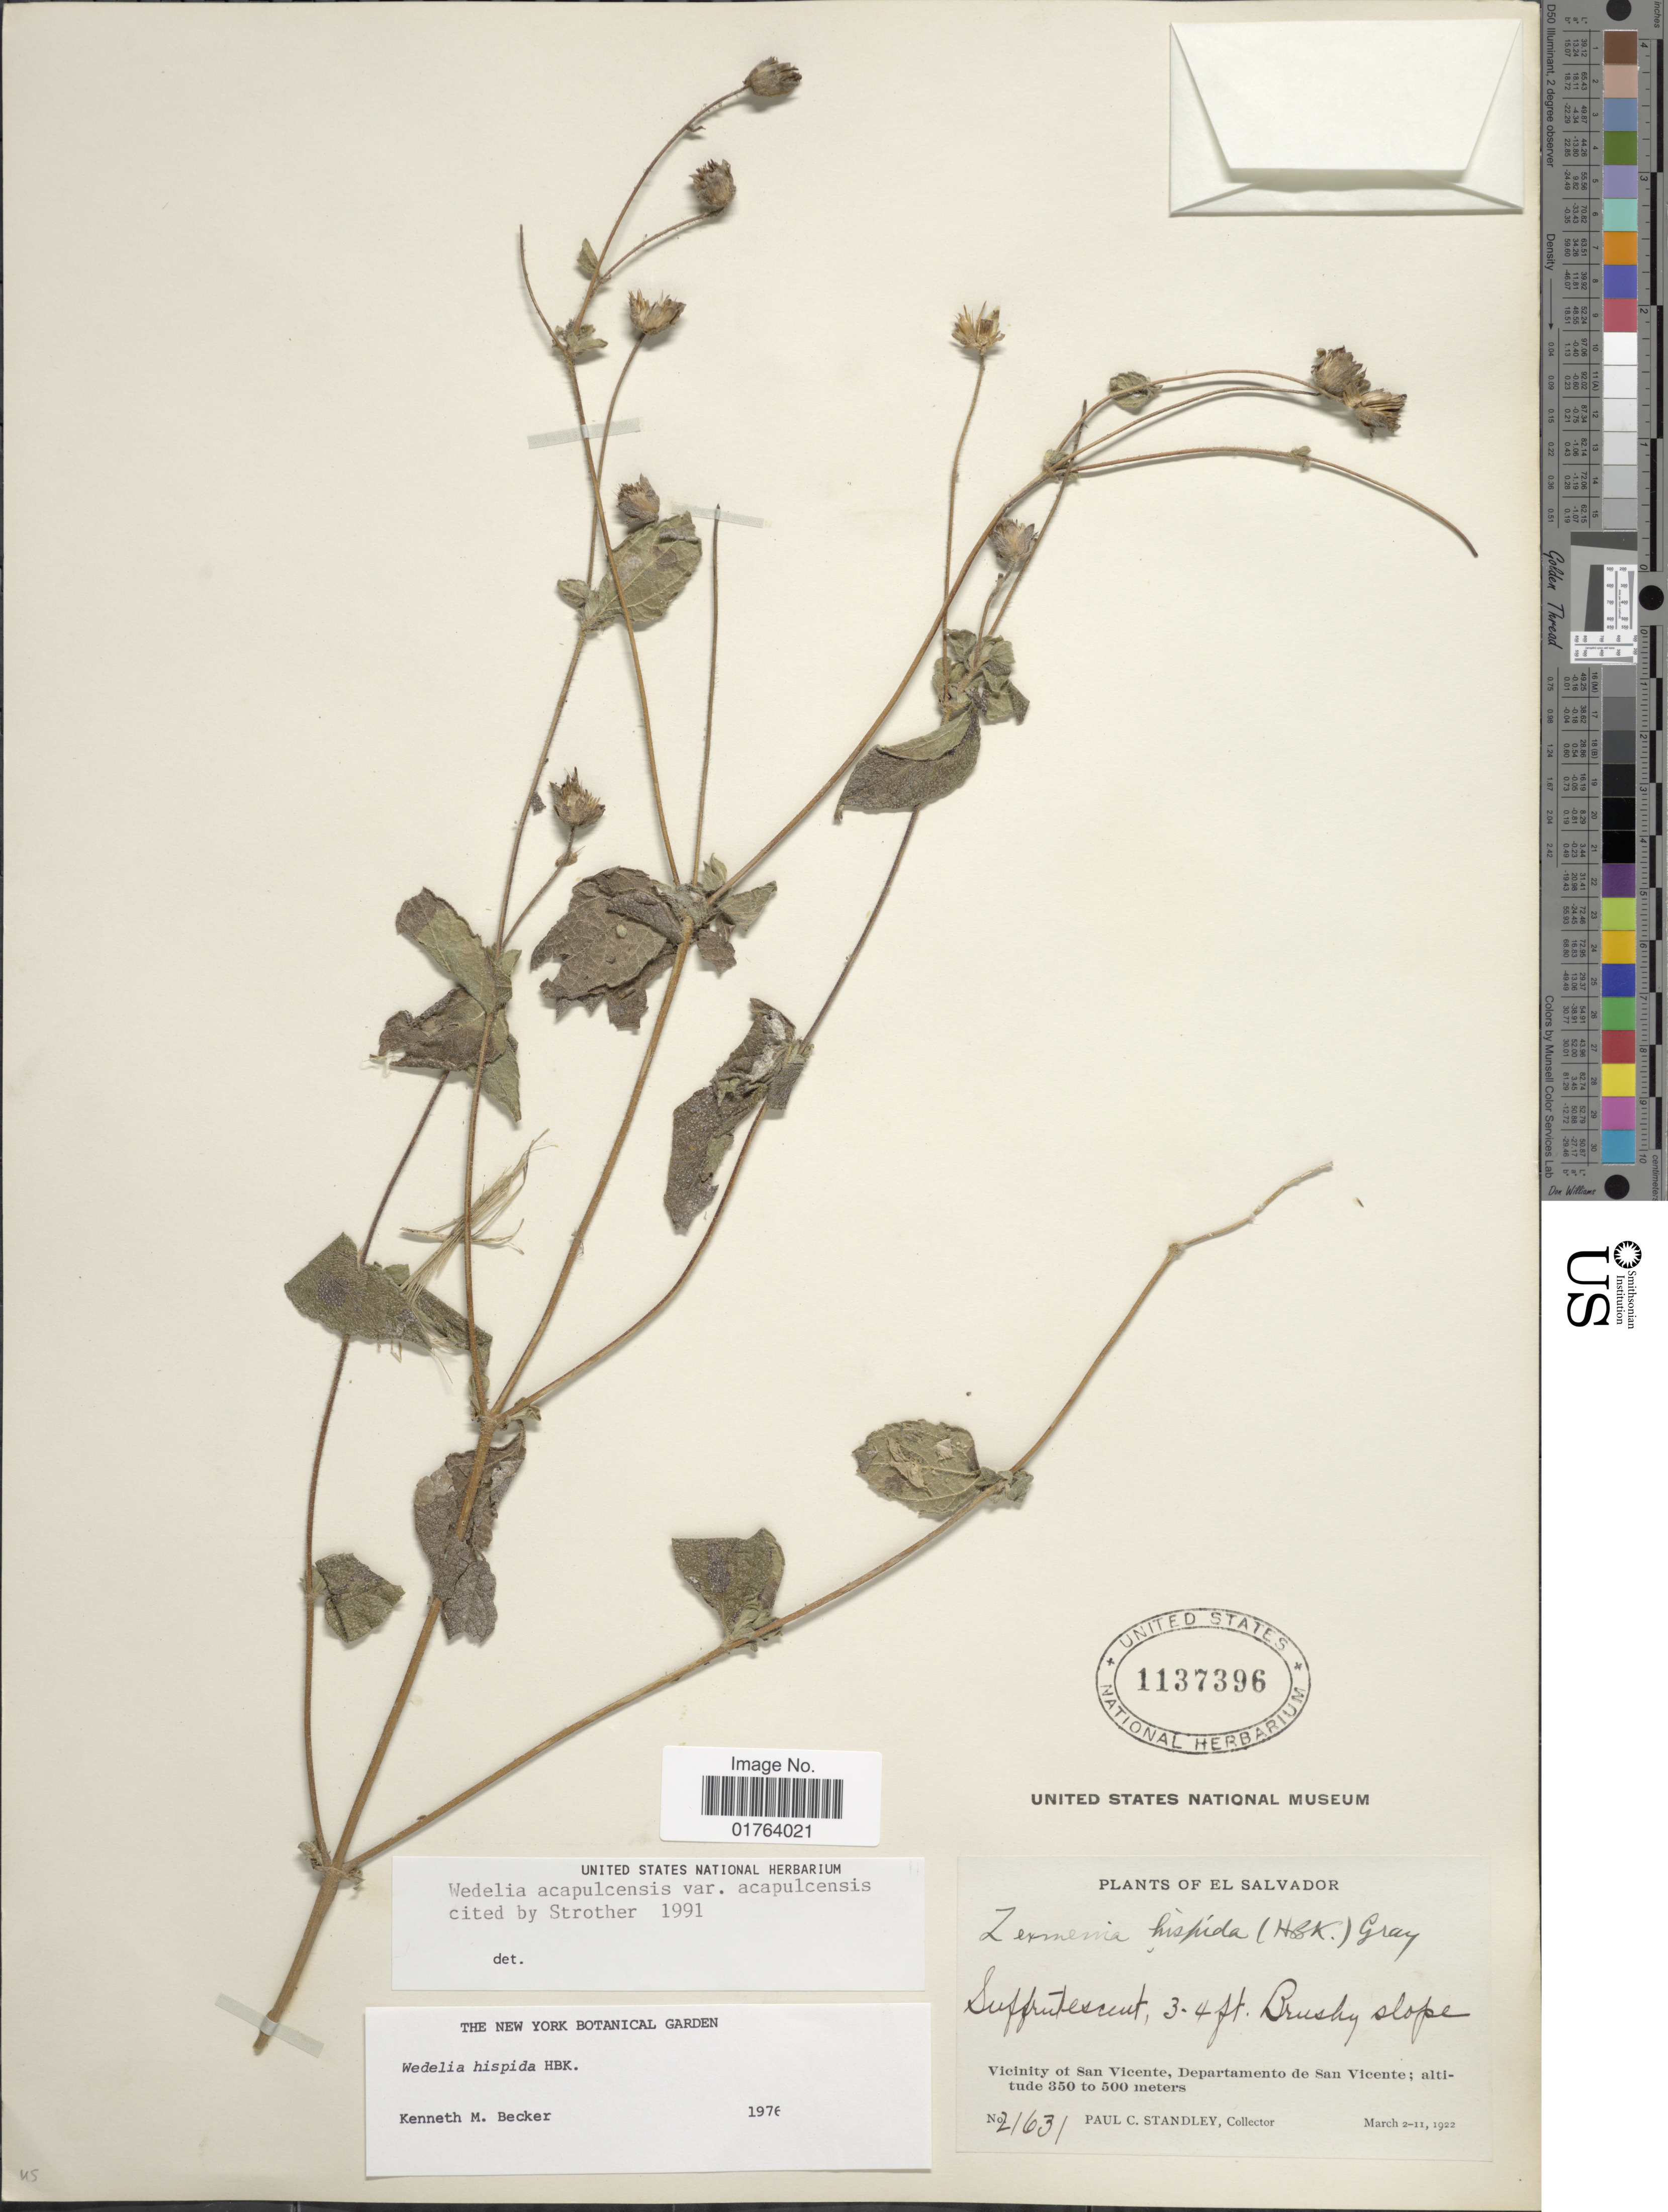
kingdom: Plantae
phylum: Tracheophyta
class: Magnoliopsida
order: Asterales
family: Asteraceae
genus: Wedelia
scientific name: Wedelia acapulcensis var. acapulcensis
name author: Kunth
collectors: P. C. Standley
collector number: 21631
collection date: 1922-03-02/1922-03-11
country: El Salvador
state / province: San Vincente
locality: Departamento de San Vicente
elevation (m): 350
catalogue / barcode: US 1137396